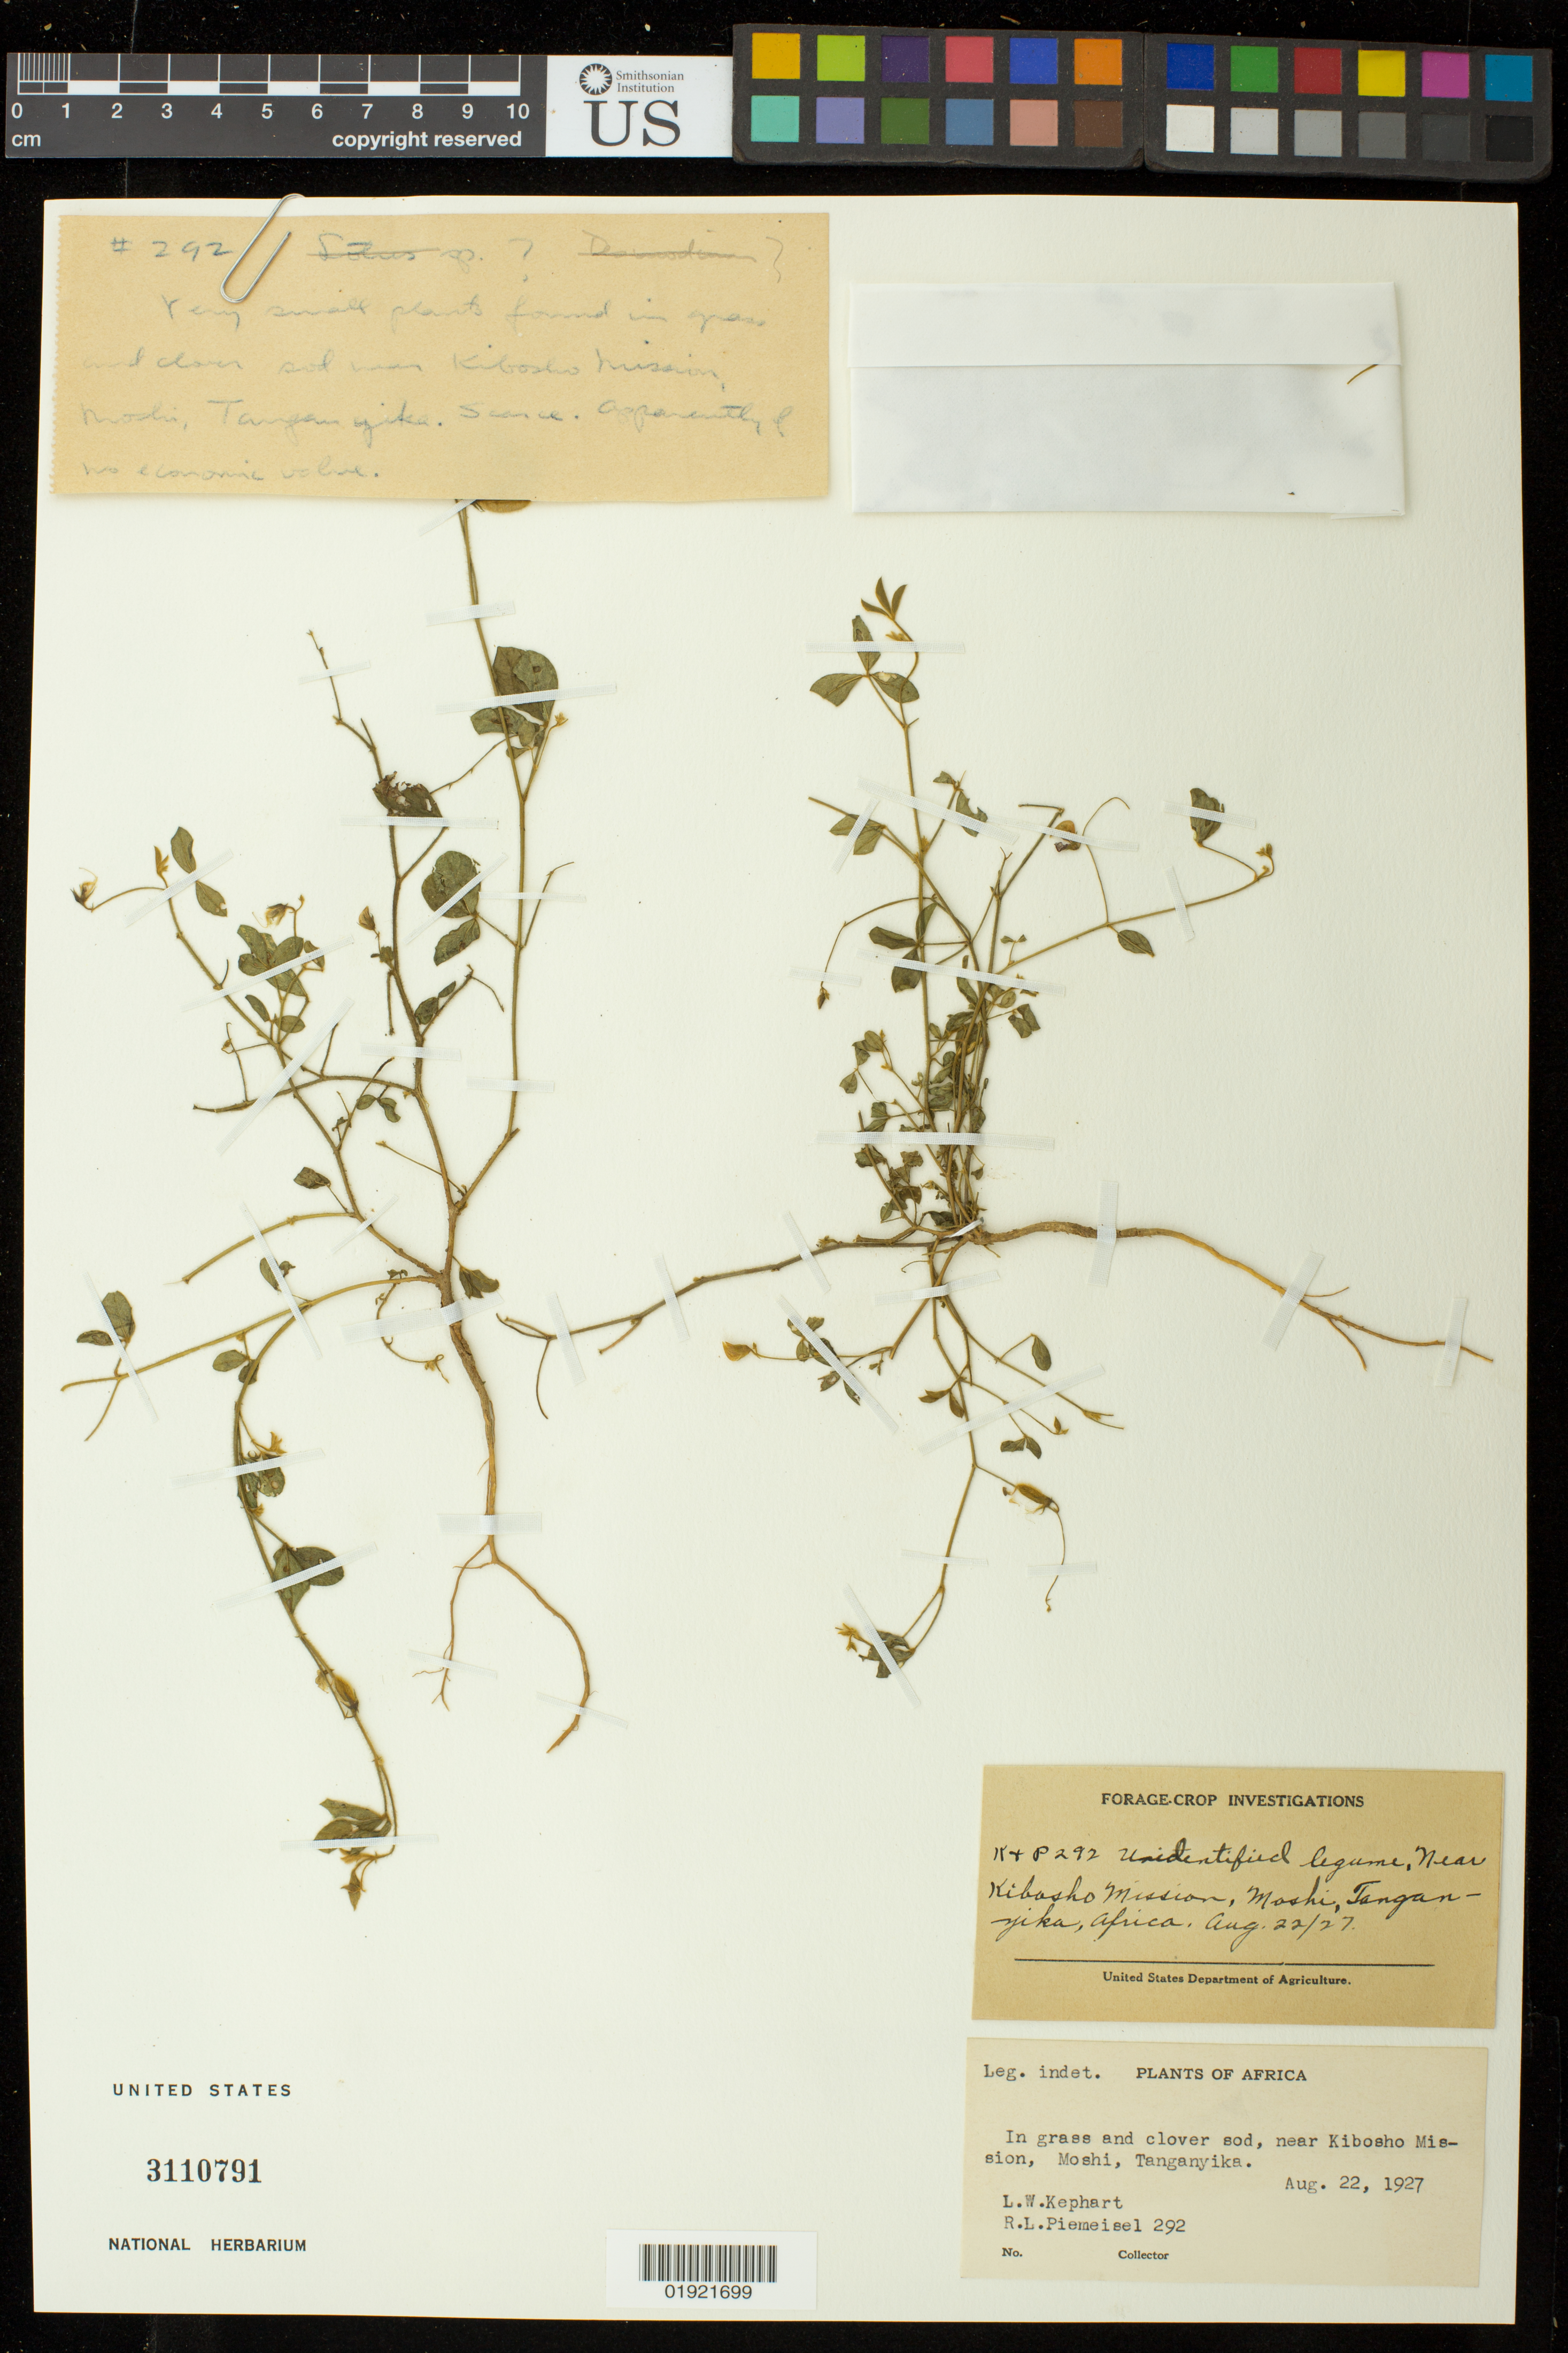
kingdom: Plantae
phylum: Tracheophyta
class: Magnoliopsida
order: Fabales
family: Fabaceae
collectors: L. W. Kephart & R. L. Piemeisel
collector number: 292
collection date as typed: Aug. 22, 1927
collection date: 1927-08-22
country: Tanzania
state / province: Singida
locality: near Kibosho Mission, Moshi, Tanganyika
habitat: in grass and clover sod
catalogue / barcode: US 3110791